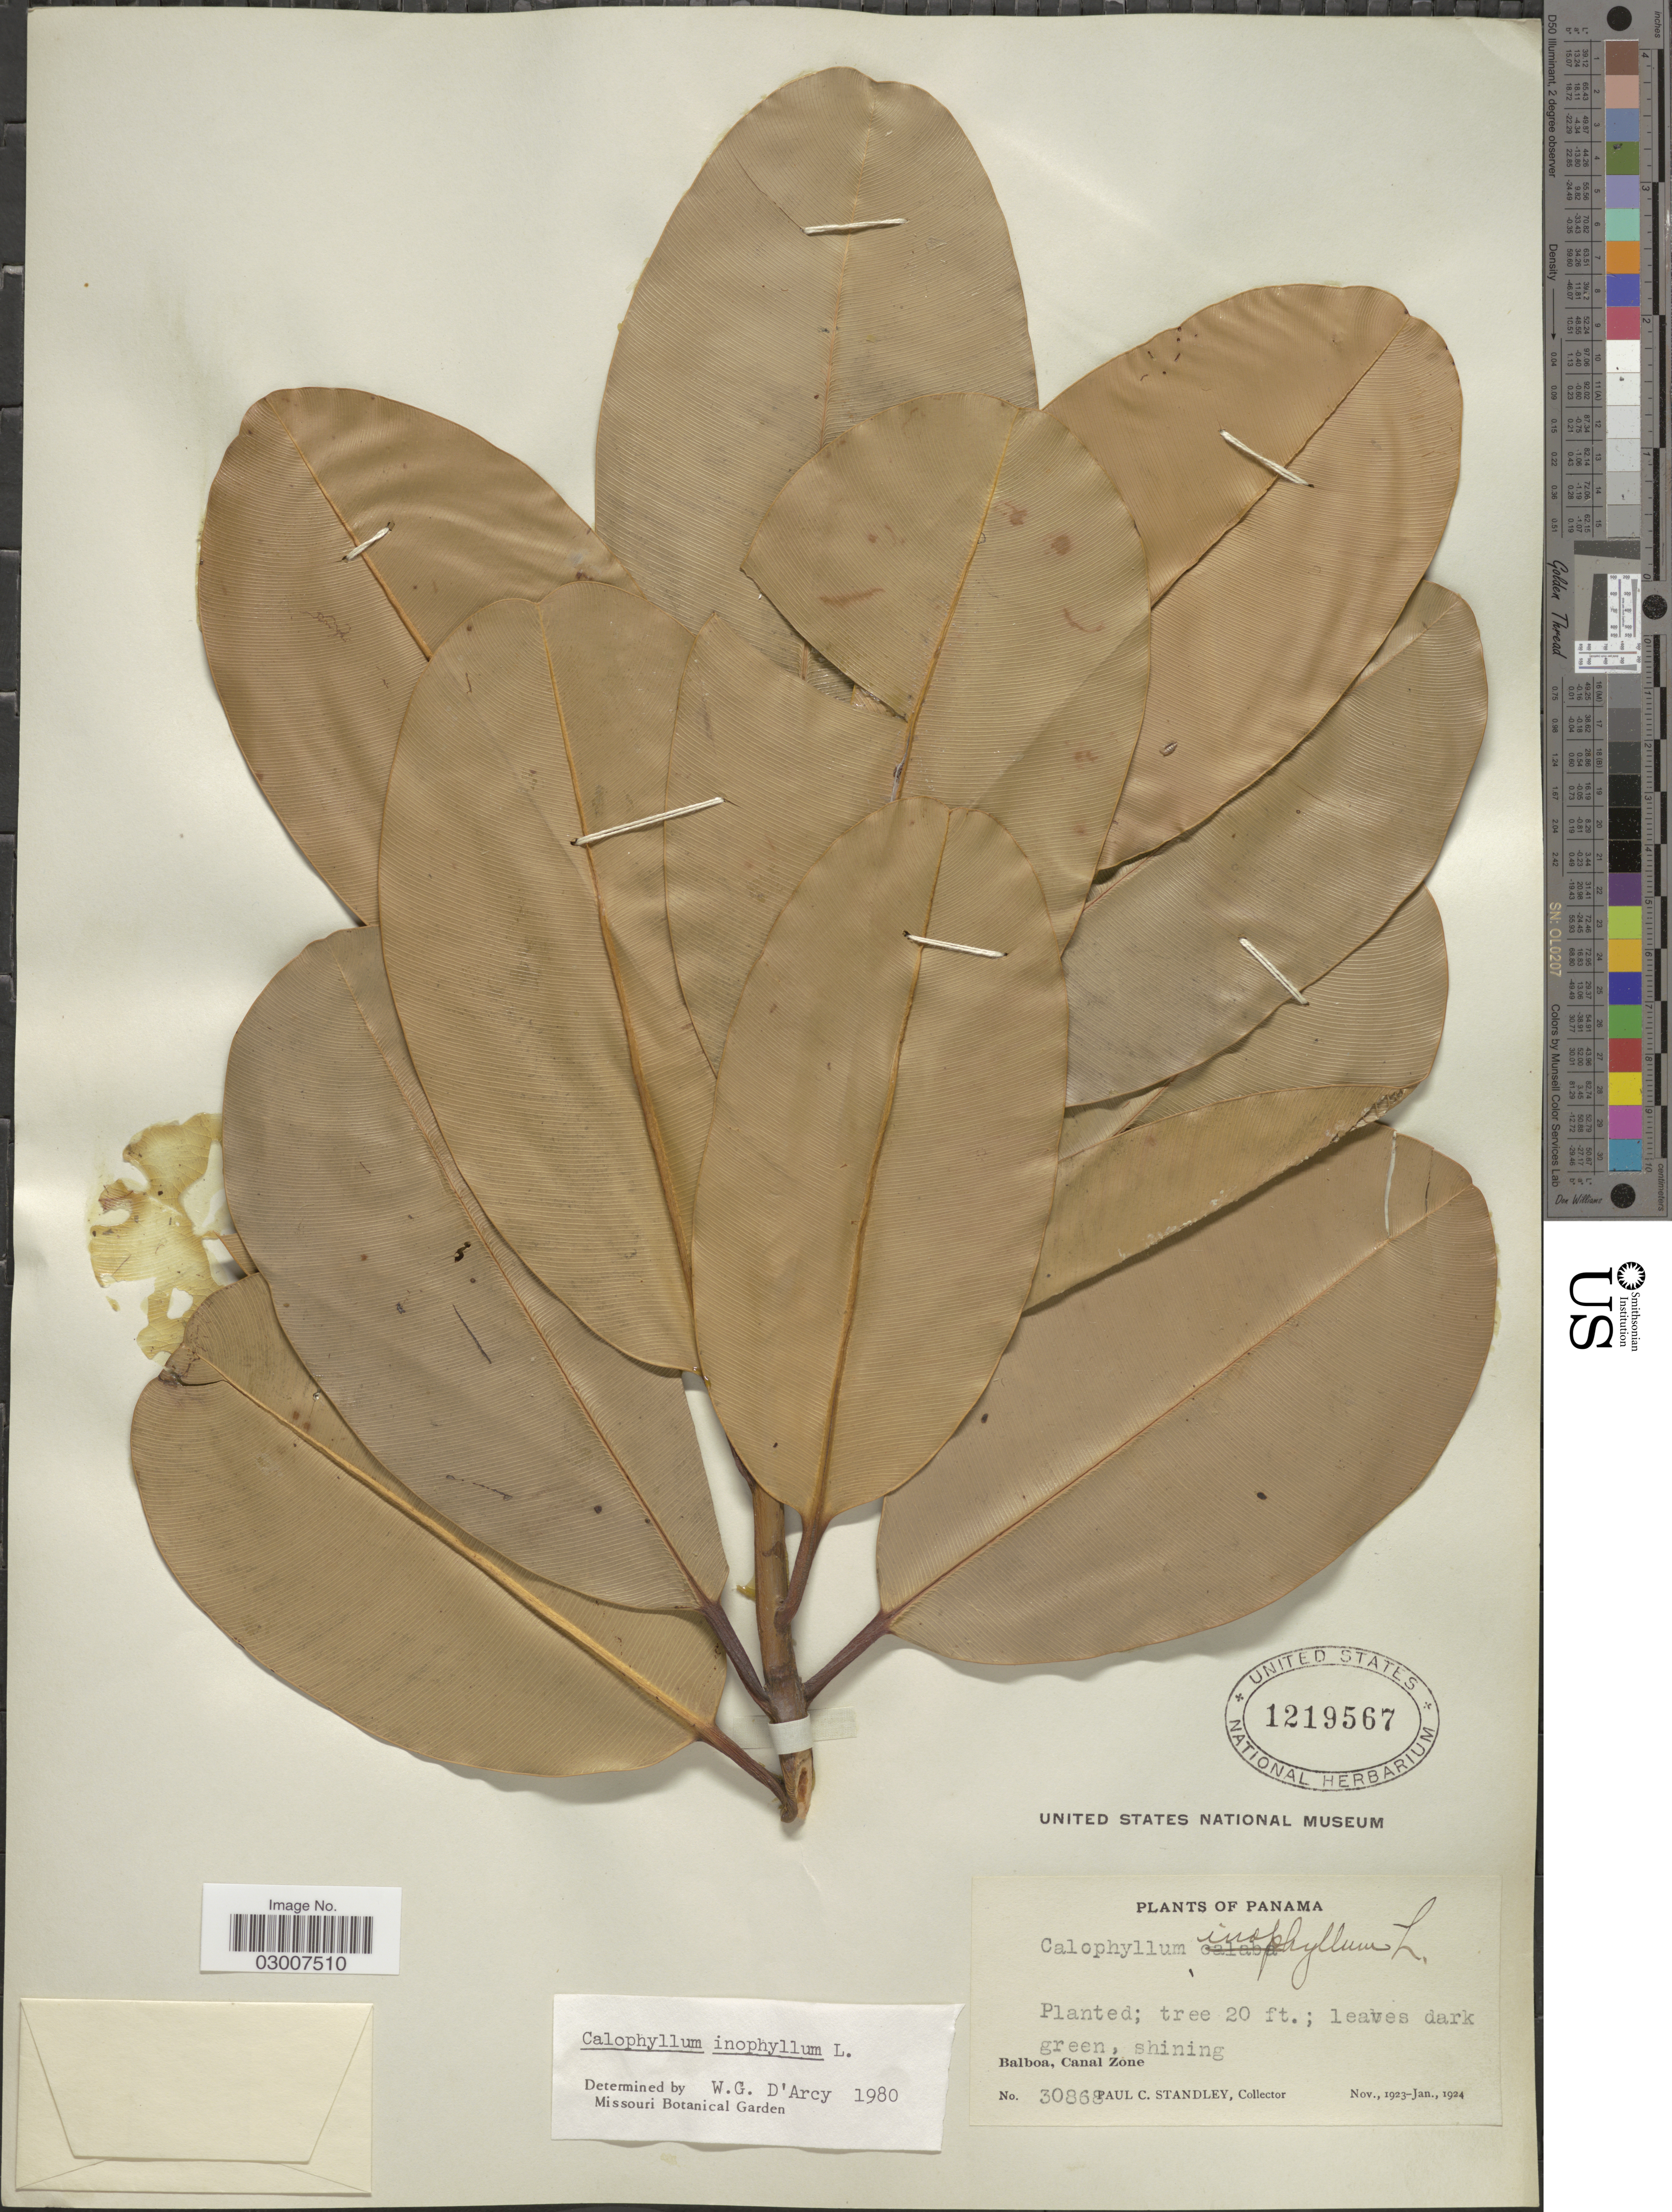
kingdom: Plantae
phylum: Tracheophyta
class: Magnoliopsida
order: Malpighiales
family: Calophyllaceae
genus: Calophyllum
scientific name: Calophyllum inophyllum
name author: L.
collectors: P. C. Standley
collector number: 30868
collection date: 1923-11/1924-01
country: Panama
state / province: Colón / Panamá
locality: Balboa, Canal Zone.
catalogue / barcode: US 1219567